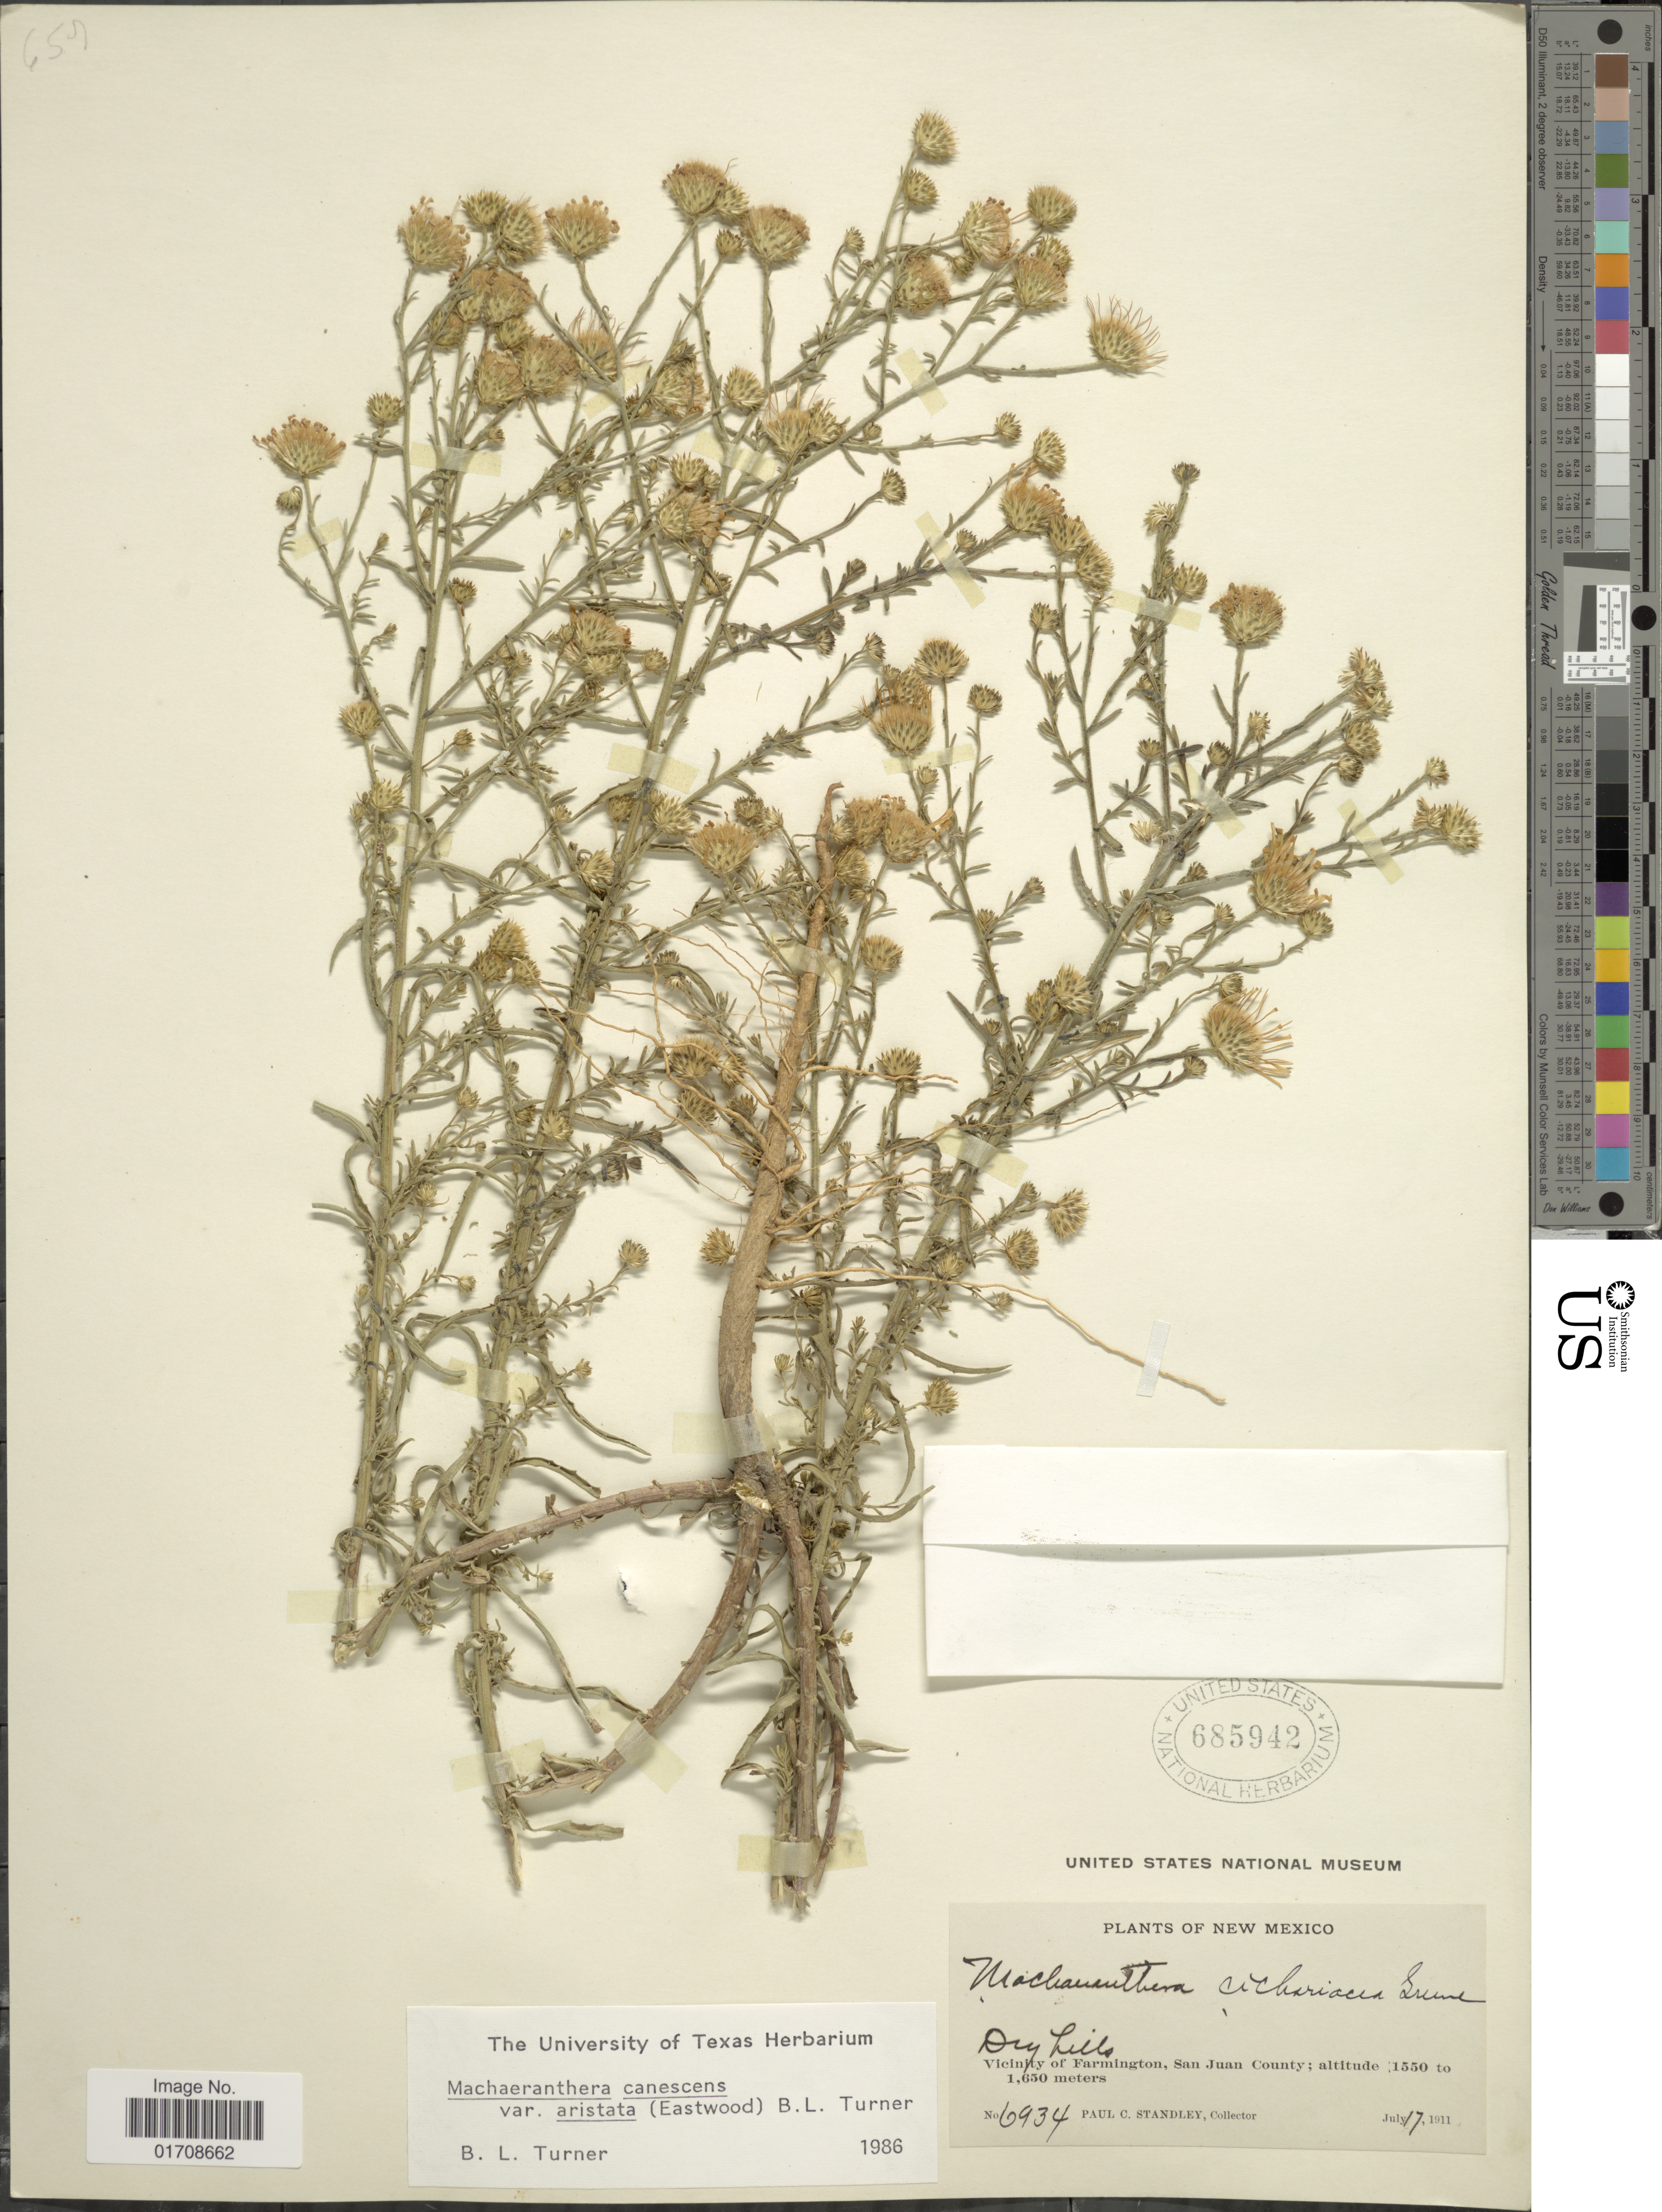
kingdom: Plantae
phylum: Tracheophyta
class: Magnoliopsida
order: Asterales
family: Asteraceae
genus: Machaeranthera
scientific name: Machaeranthera canescens var. aristata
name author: (Eastw.) B.L. Turner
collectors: P. C. Standley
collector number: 6934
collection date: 1911-07-17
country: United States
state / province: New Mexico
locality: Vicinity of Farmington, San Juan County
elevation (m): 1550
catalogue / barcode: US 685942